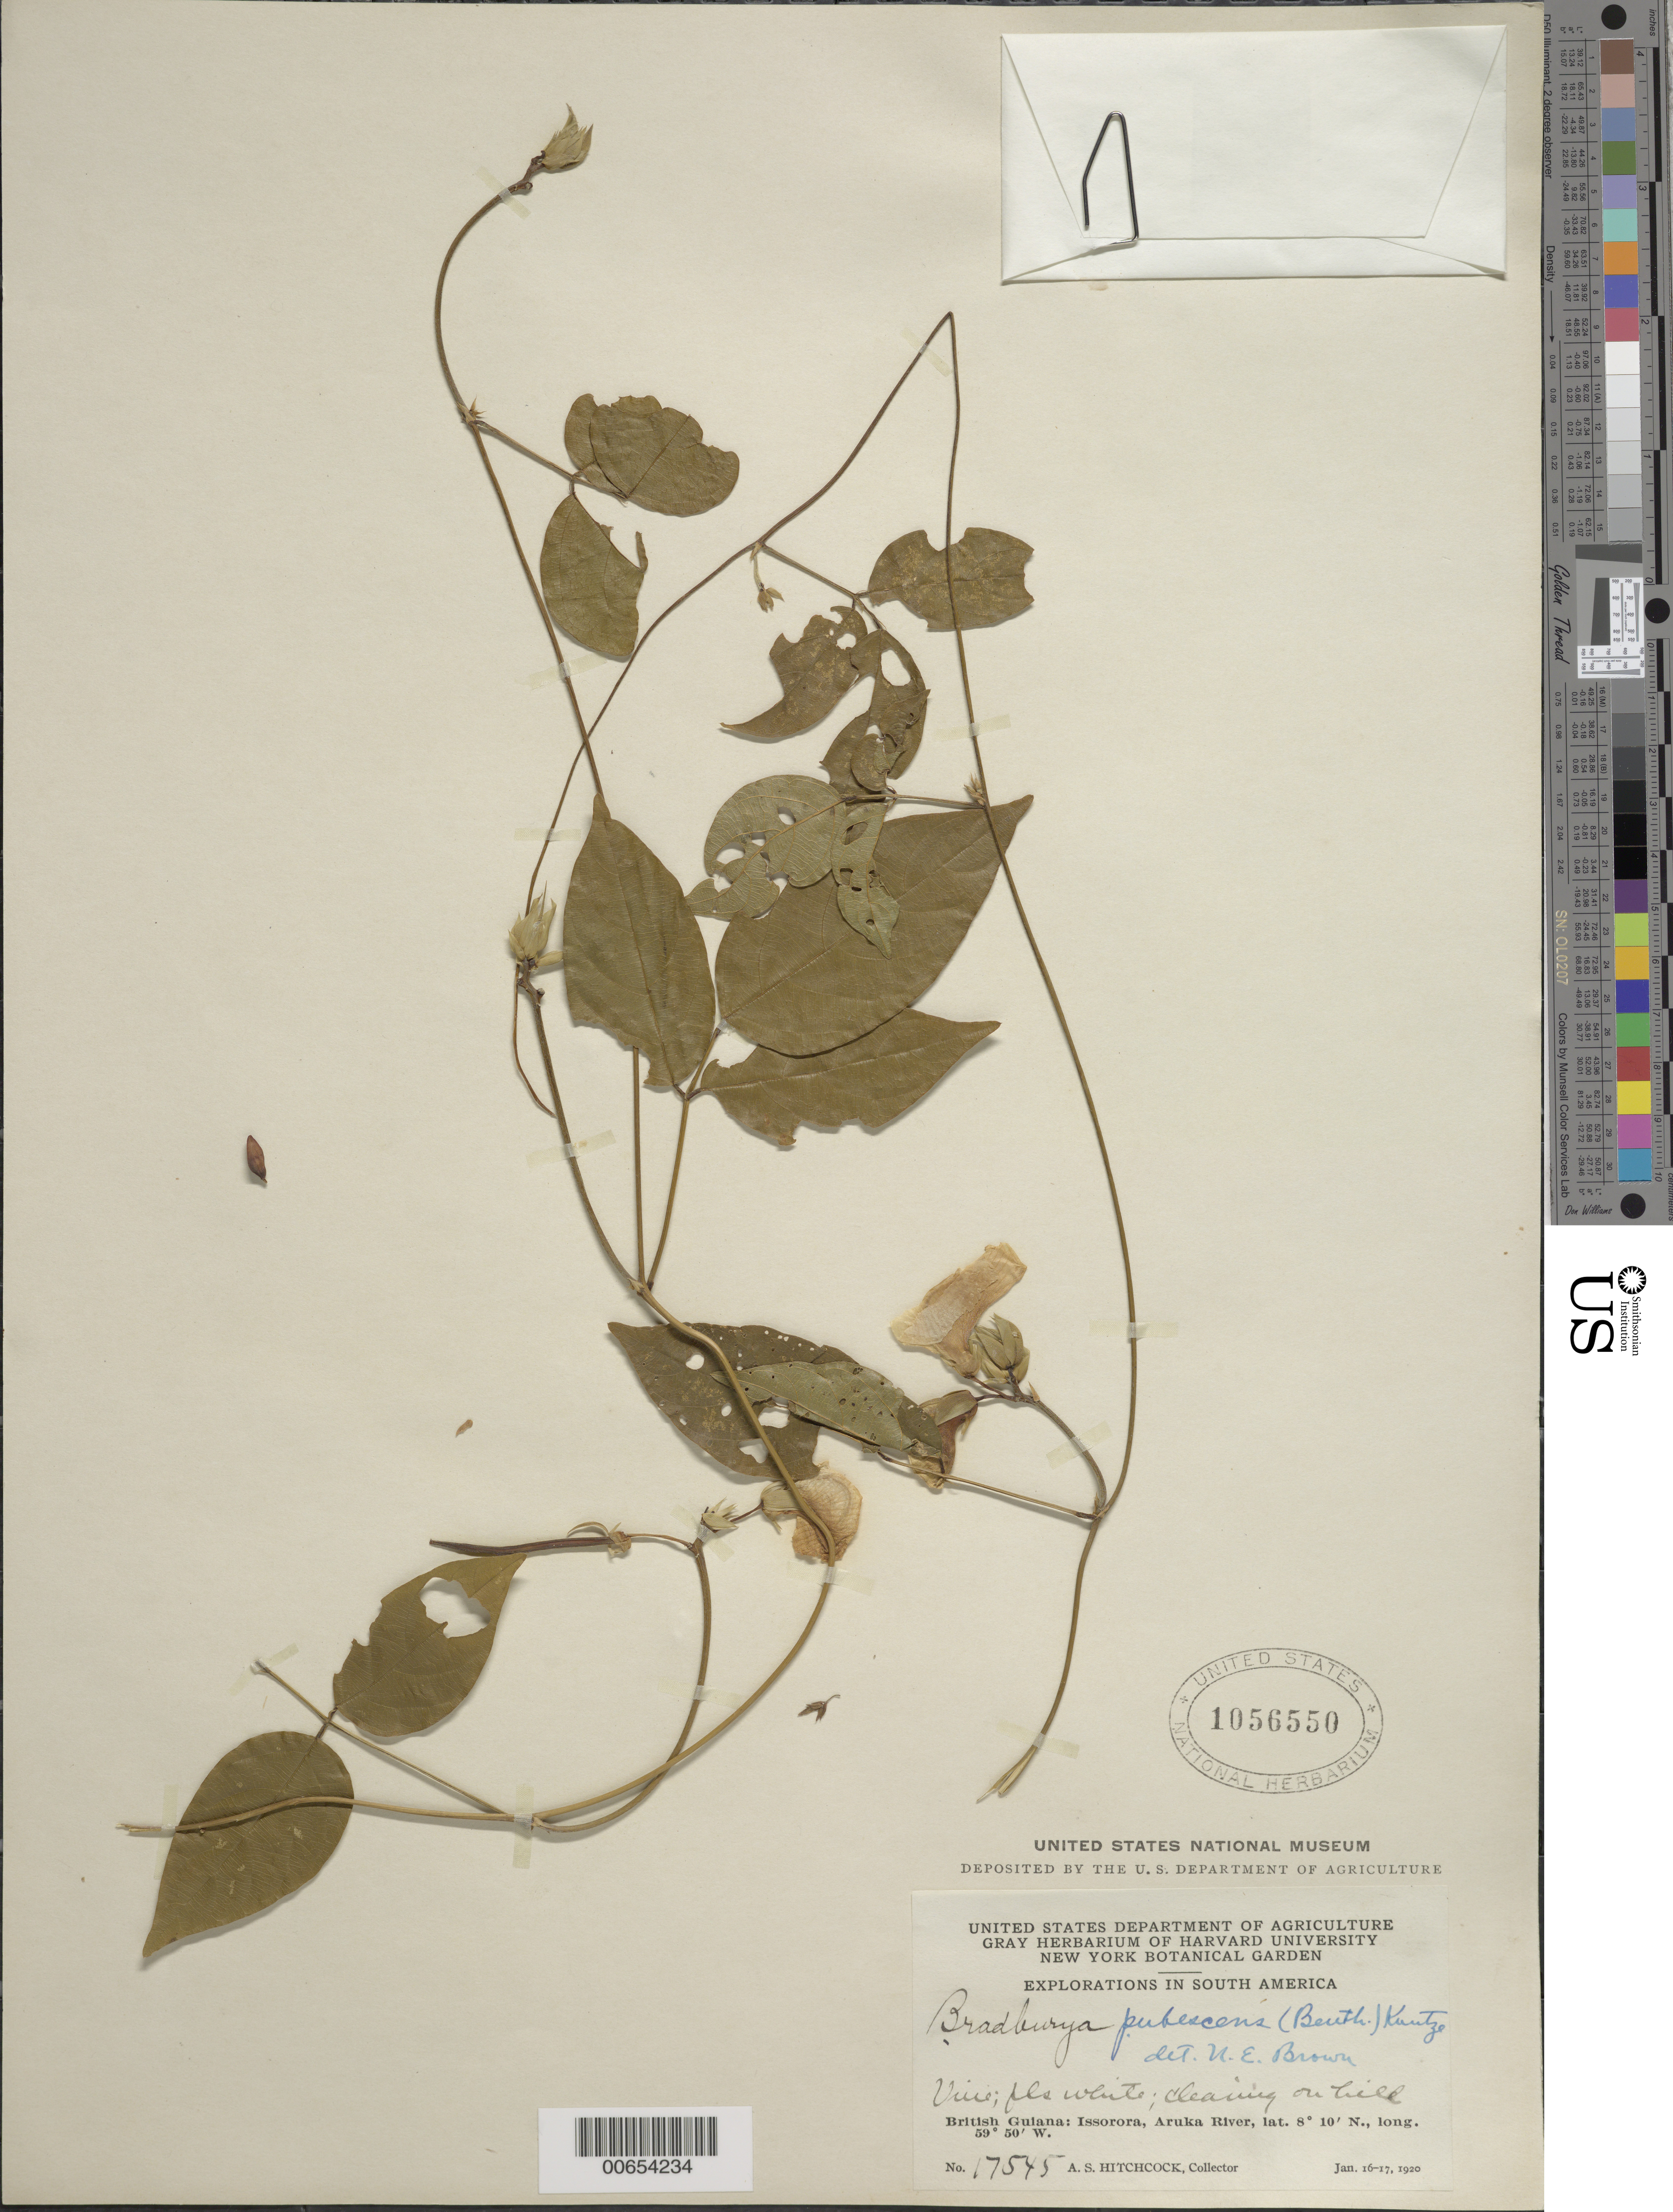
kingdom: Plantae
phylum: Tracheophyta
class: Magnoliopsida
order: Fabales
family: Fabaceae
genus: Centrosema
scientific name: Centrosema pubescens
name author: Benth.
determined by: Brown, R. E.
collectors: A. S. Hitchcock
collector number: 17545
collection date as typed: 16-Jan-20 to 17-Jan-20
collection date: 1920-01-16/1920-01-17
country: Guyana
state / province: Barima-Waini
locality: Issorora, vic of, on the Aruka River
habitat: Clearing on hill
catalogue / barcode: US 1056550